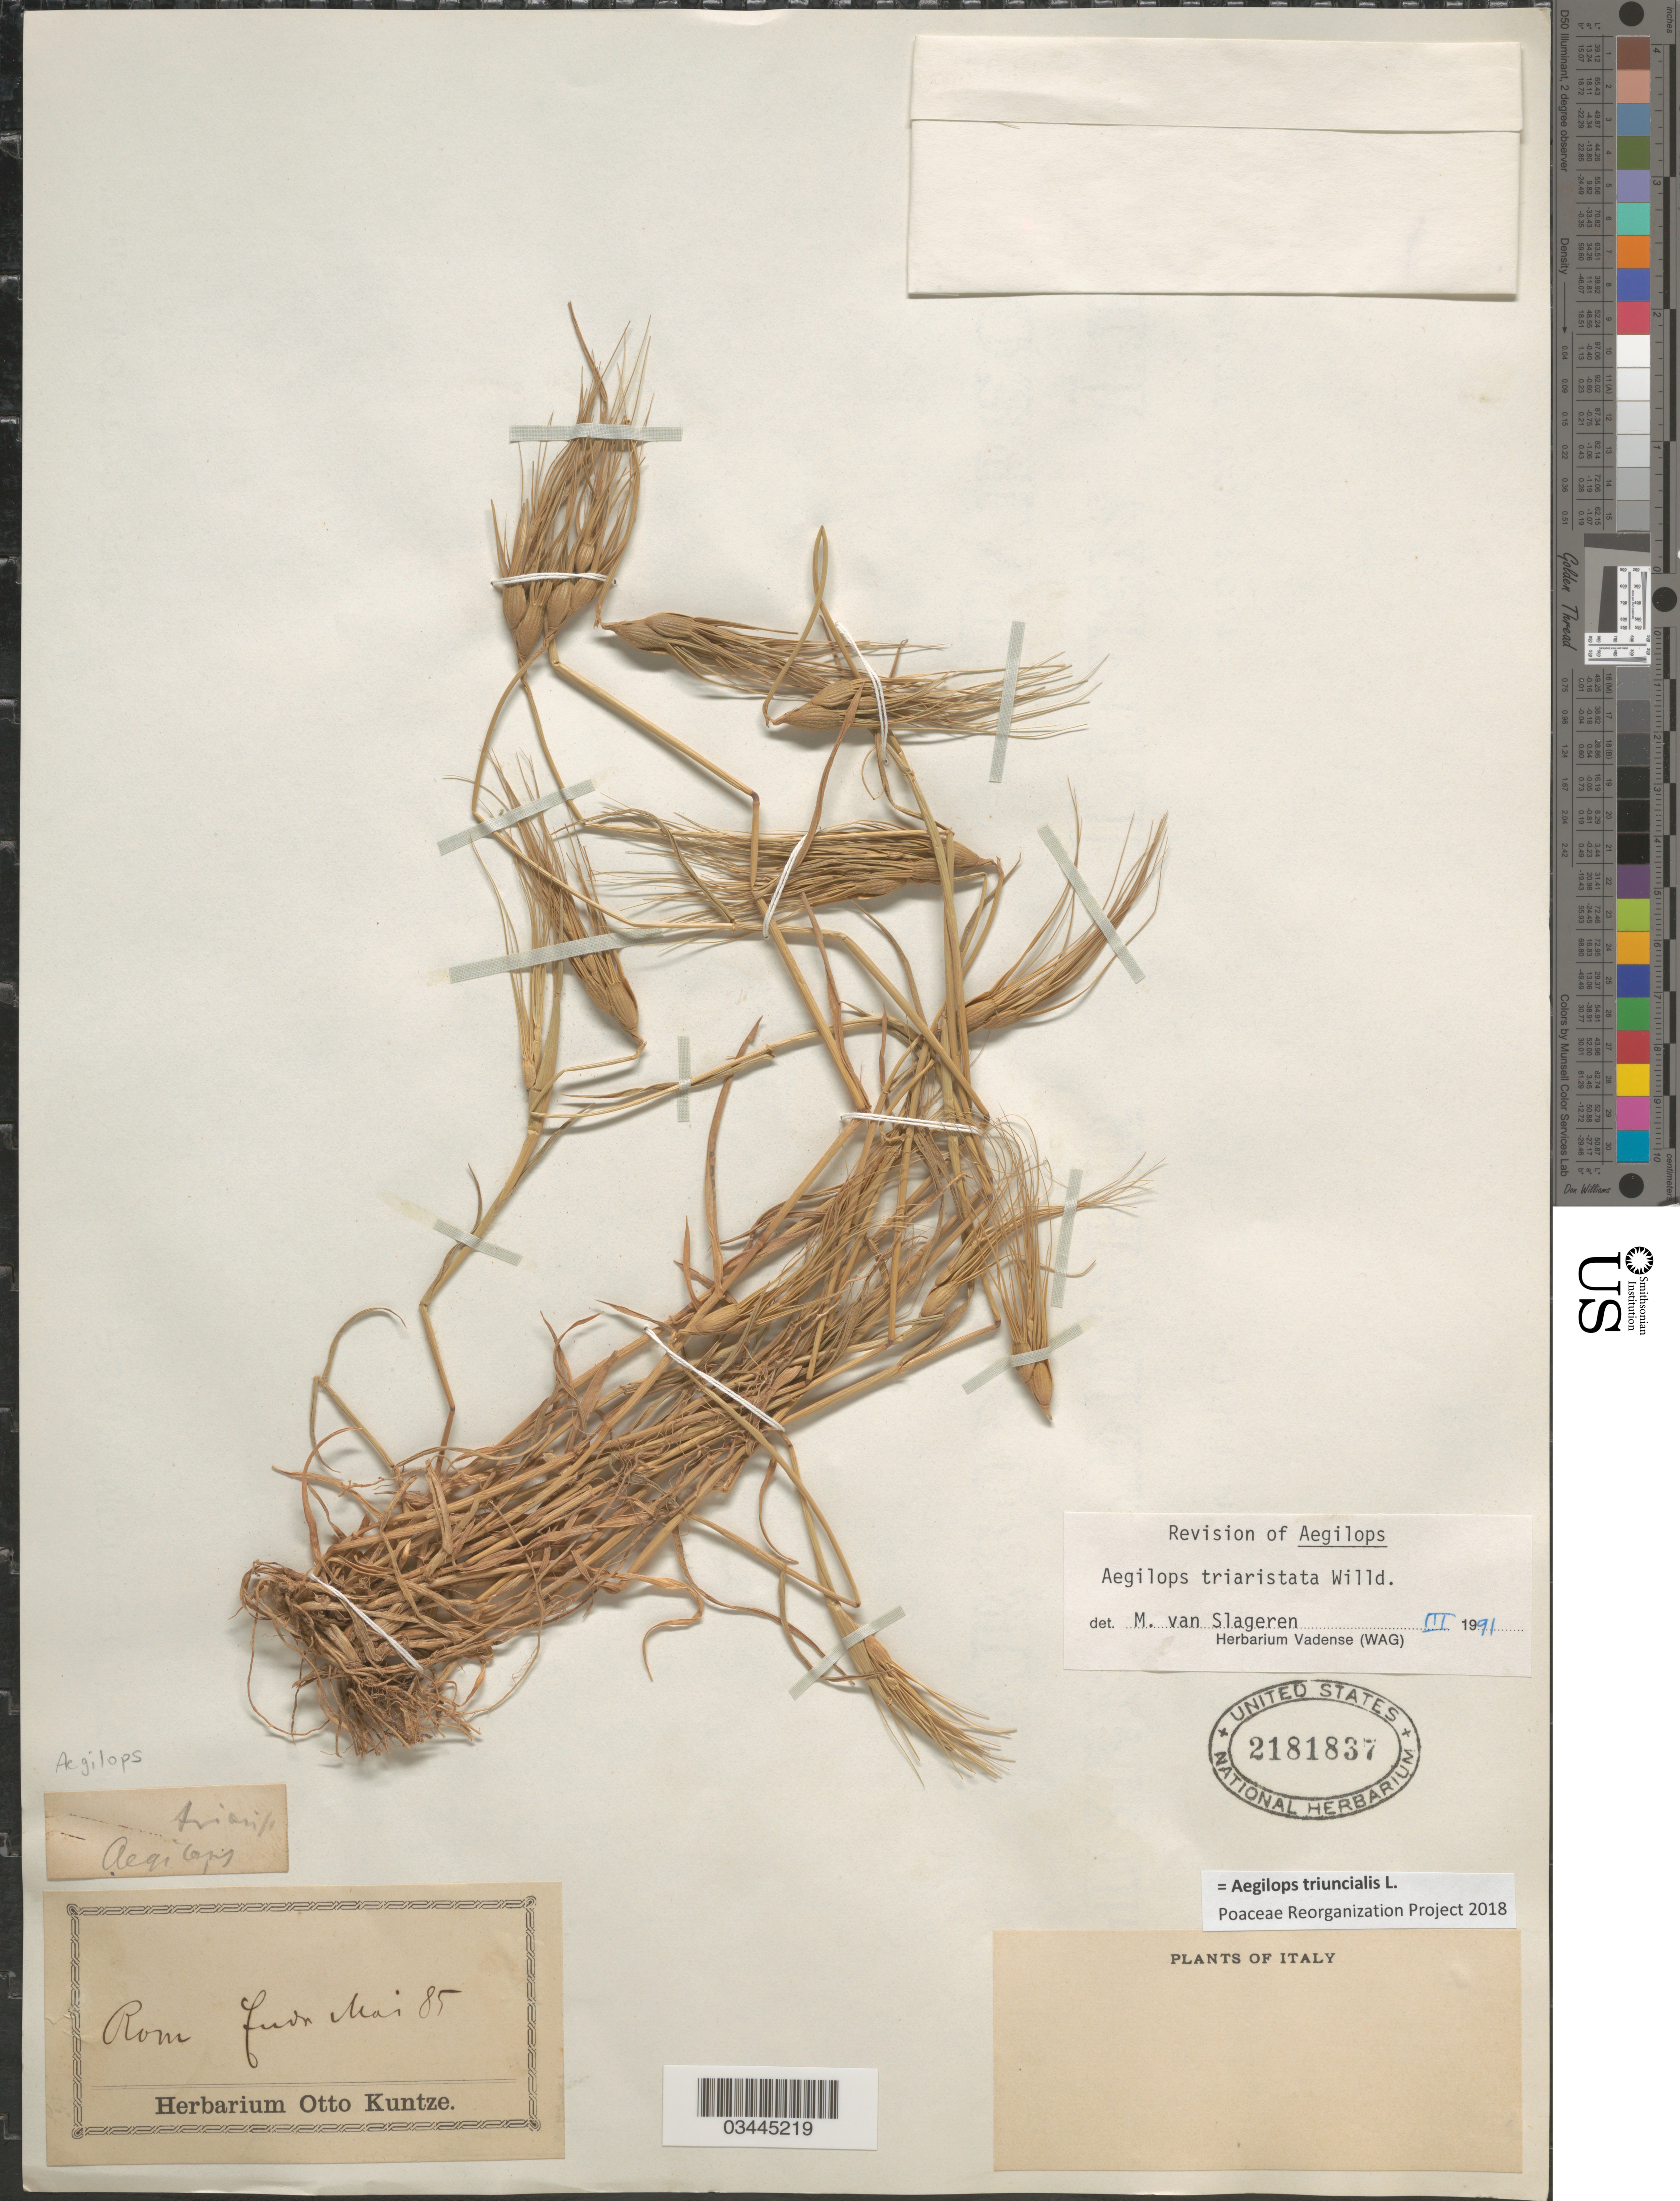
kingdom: Plantae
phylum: Tracheophyta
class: Liliopsida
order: Poales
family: Poaceae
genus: Aegilops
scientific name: Aegilops triuncialis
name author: L.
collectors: ex herb. Otto Kuntze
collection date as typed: Transcribed d/m/y: /5/85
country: Italy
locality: Rom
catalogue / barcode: US 2181837